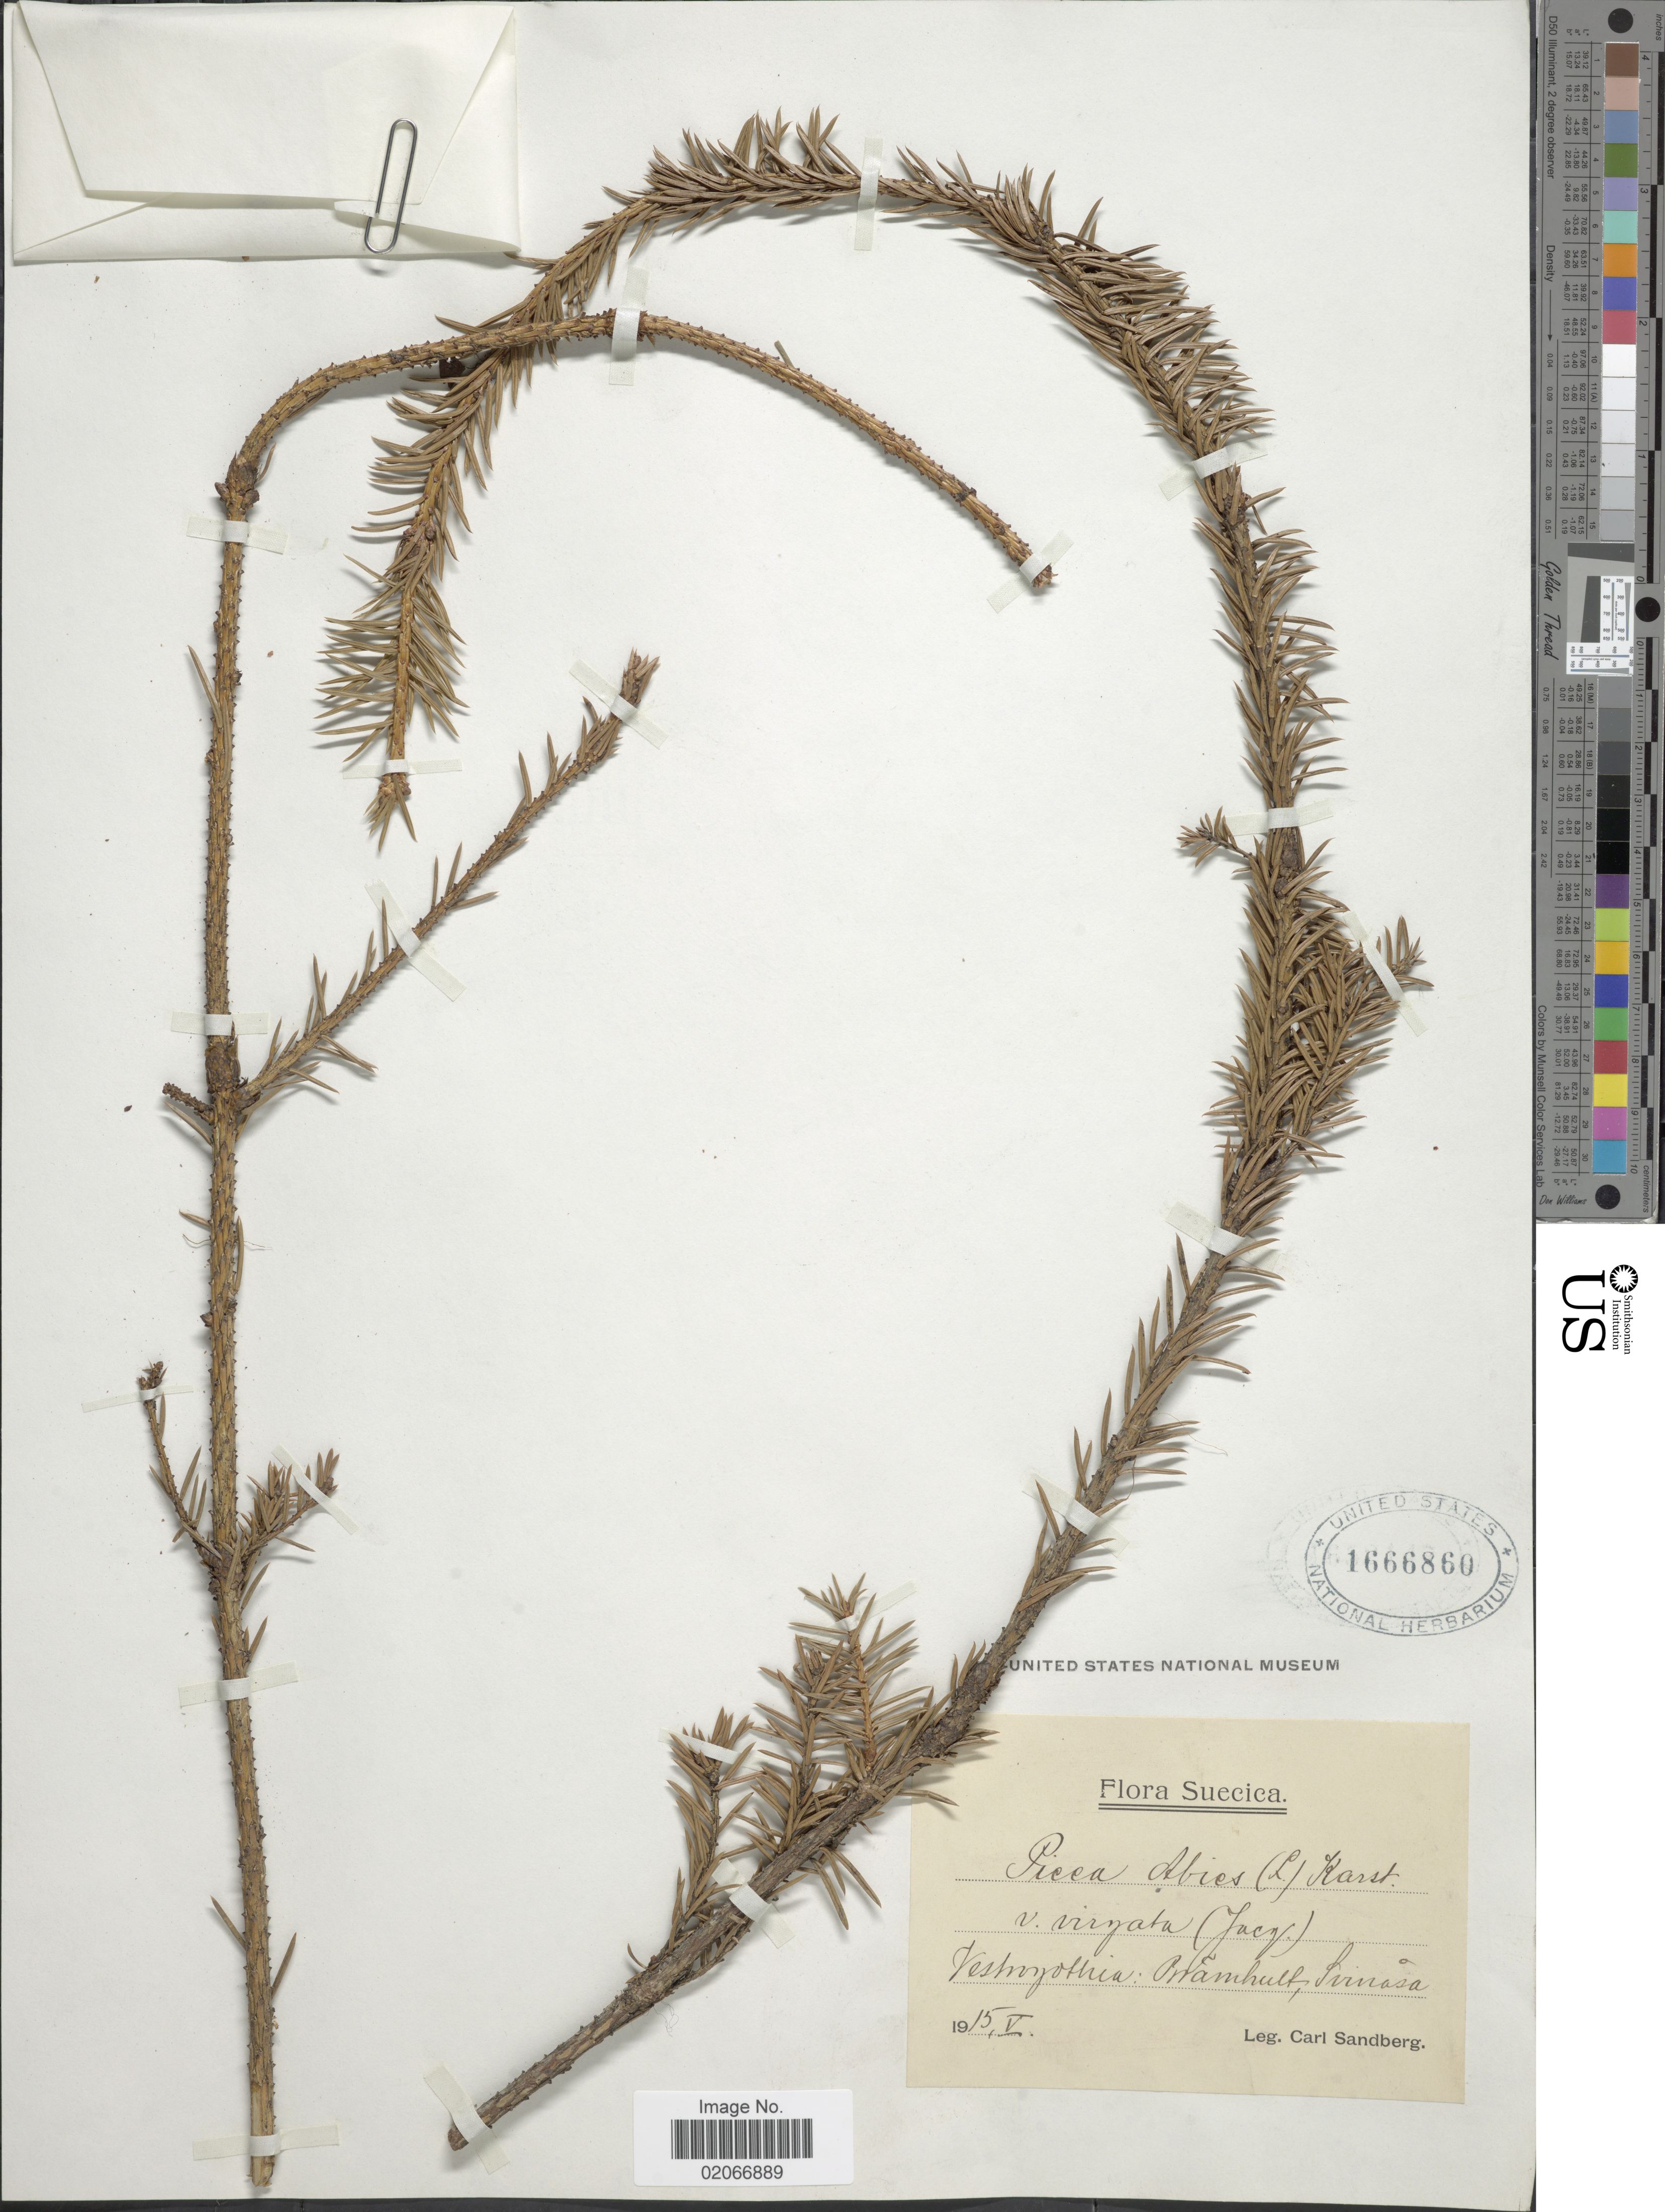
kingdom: Plantae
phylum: Tracheophyta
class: Pinopsida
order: Pinales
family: Pinaceae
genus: Picea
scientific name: Picea abies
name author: (L.) H. Karst.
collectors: C. Sandberg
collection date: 1915-05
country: Sweden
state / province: Västra Götaland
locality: Vestrogothia: Onamhult, Svinasa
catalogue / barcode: US 1666860